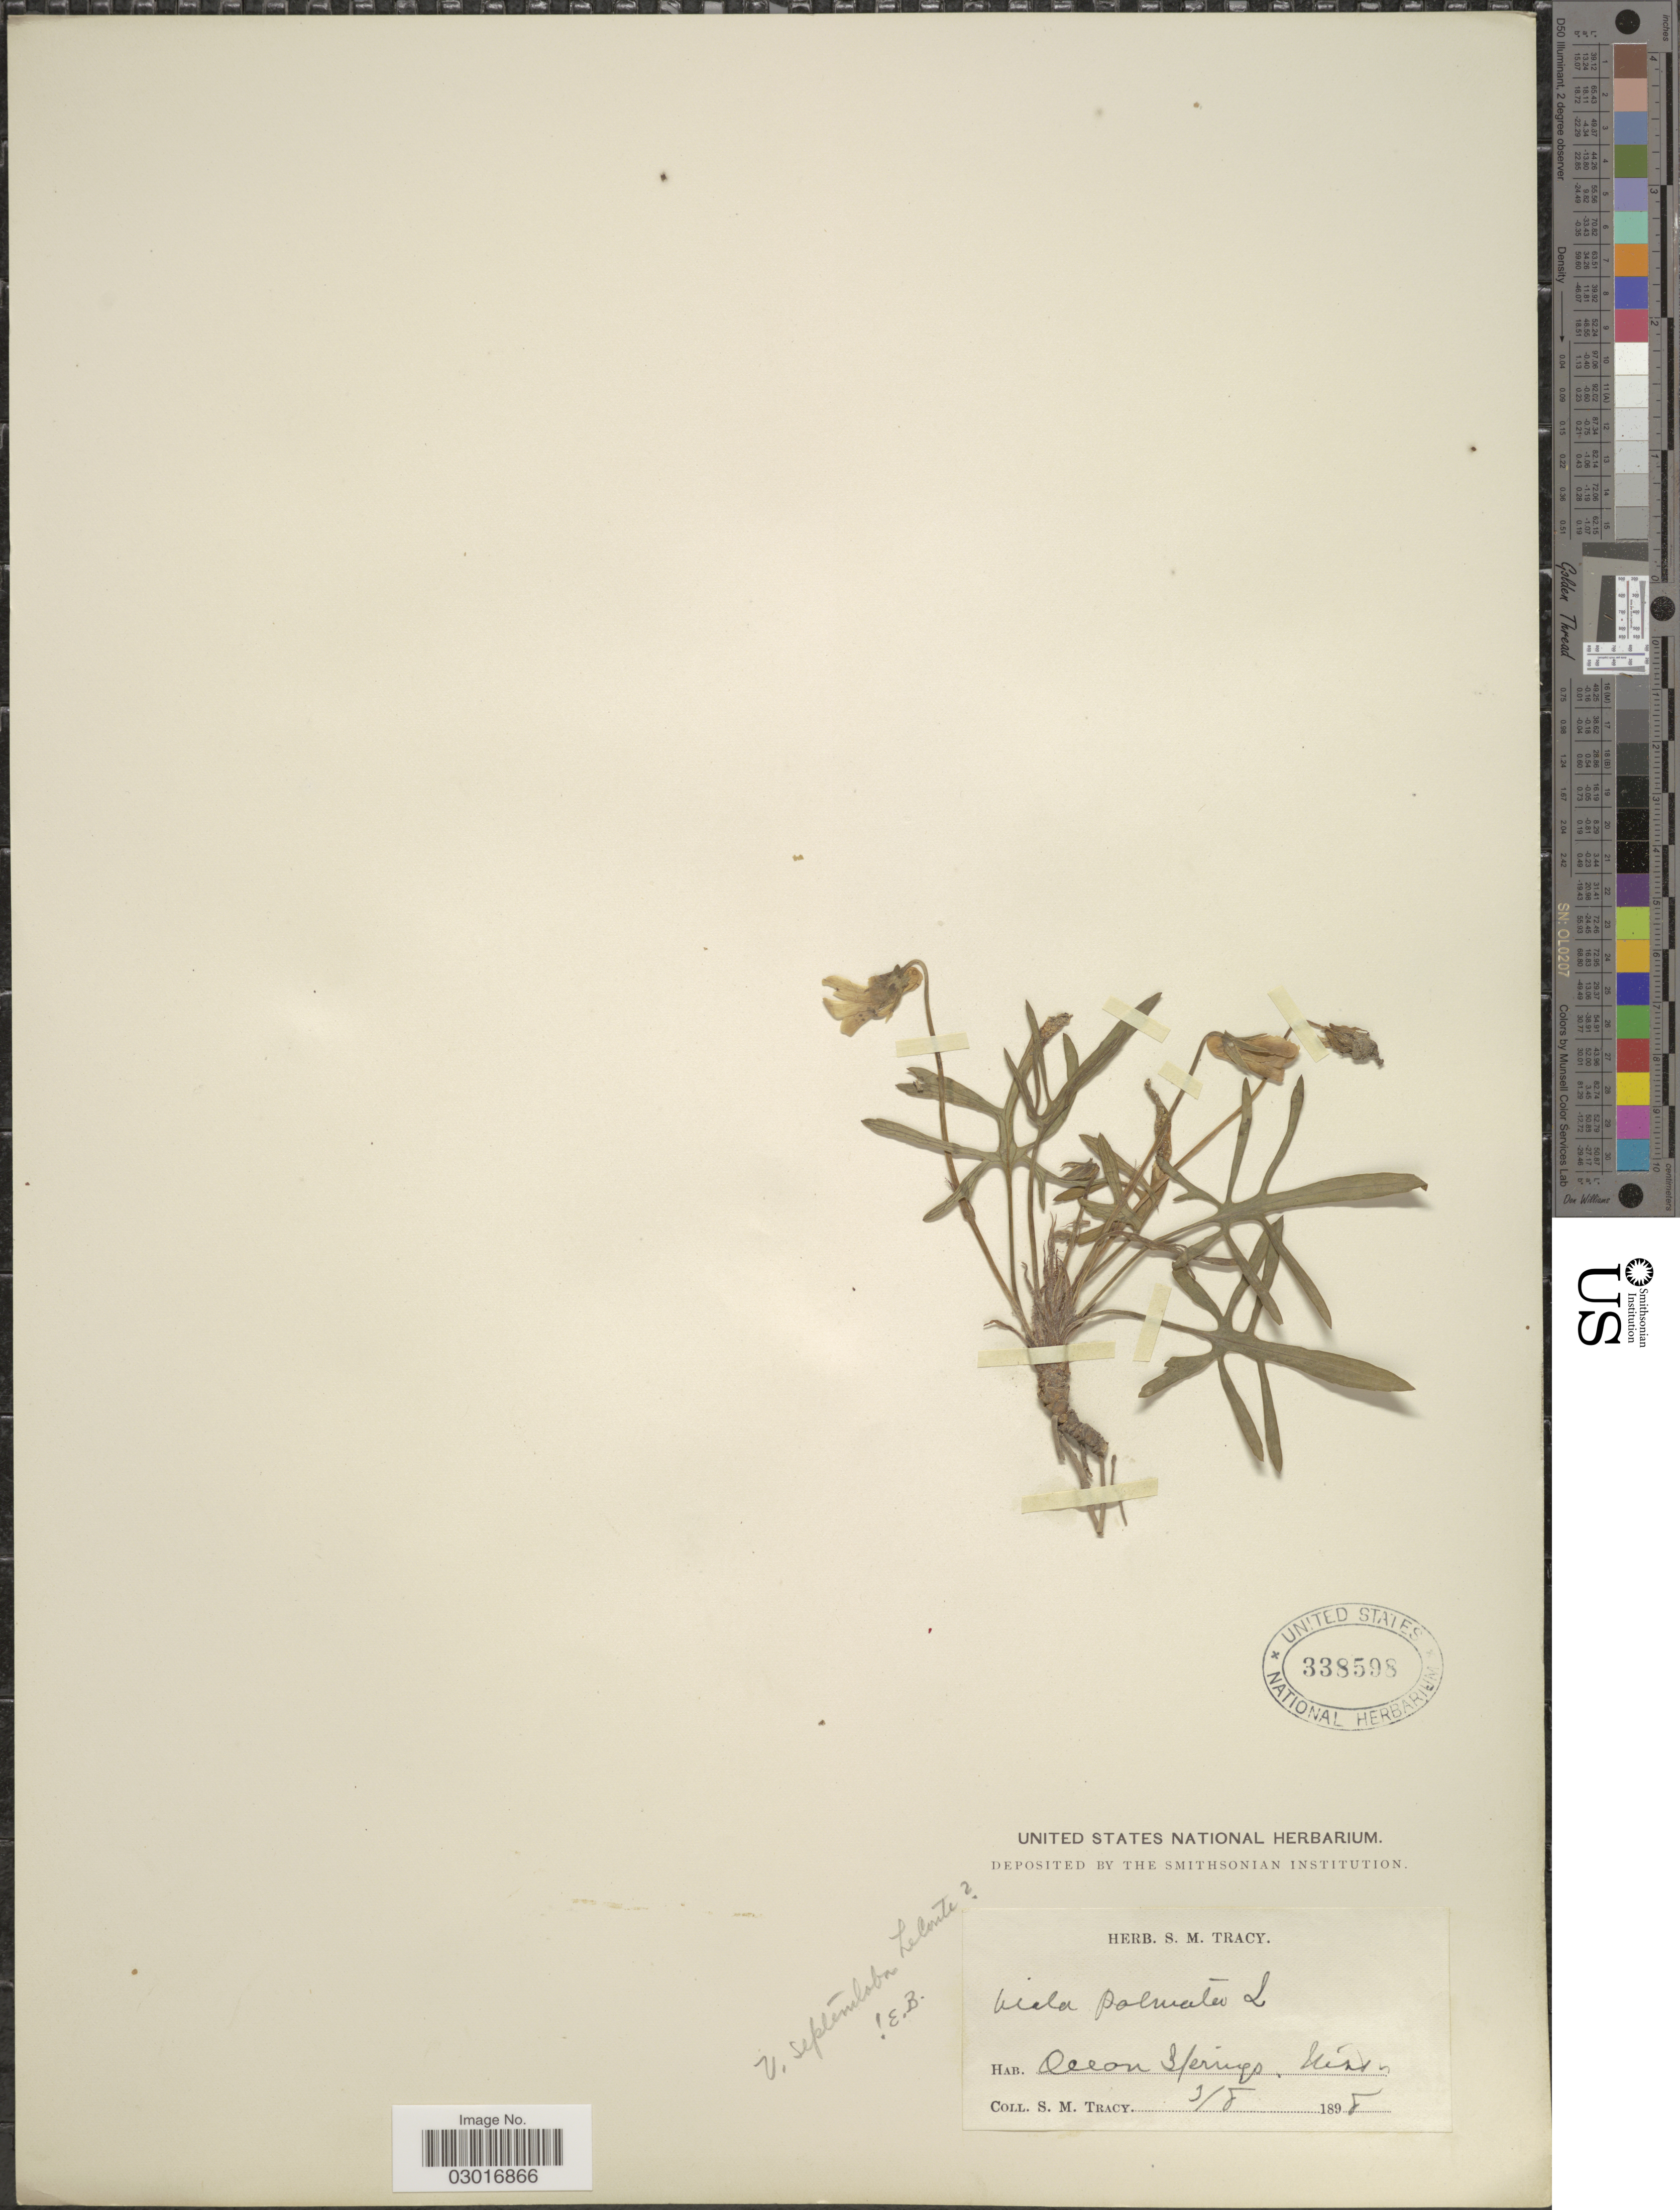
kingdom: Plantae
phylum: Tracheophyta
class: Magnoliopsida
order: Malpighiales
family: Violaceae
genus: Viola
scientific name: Viola septemloba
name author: LeConte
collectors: S. M. Tracy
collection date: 1898-03-08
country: United States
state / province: Mississippi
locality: Ocean Springs.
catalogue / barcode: US 338598